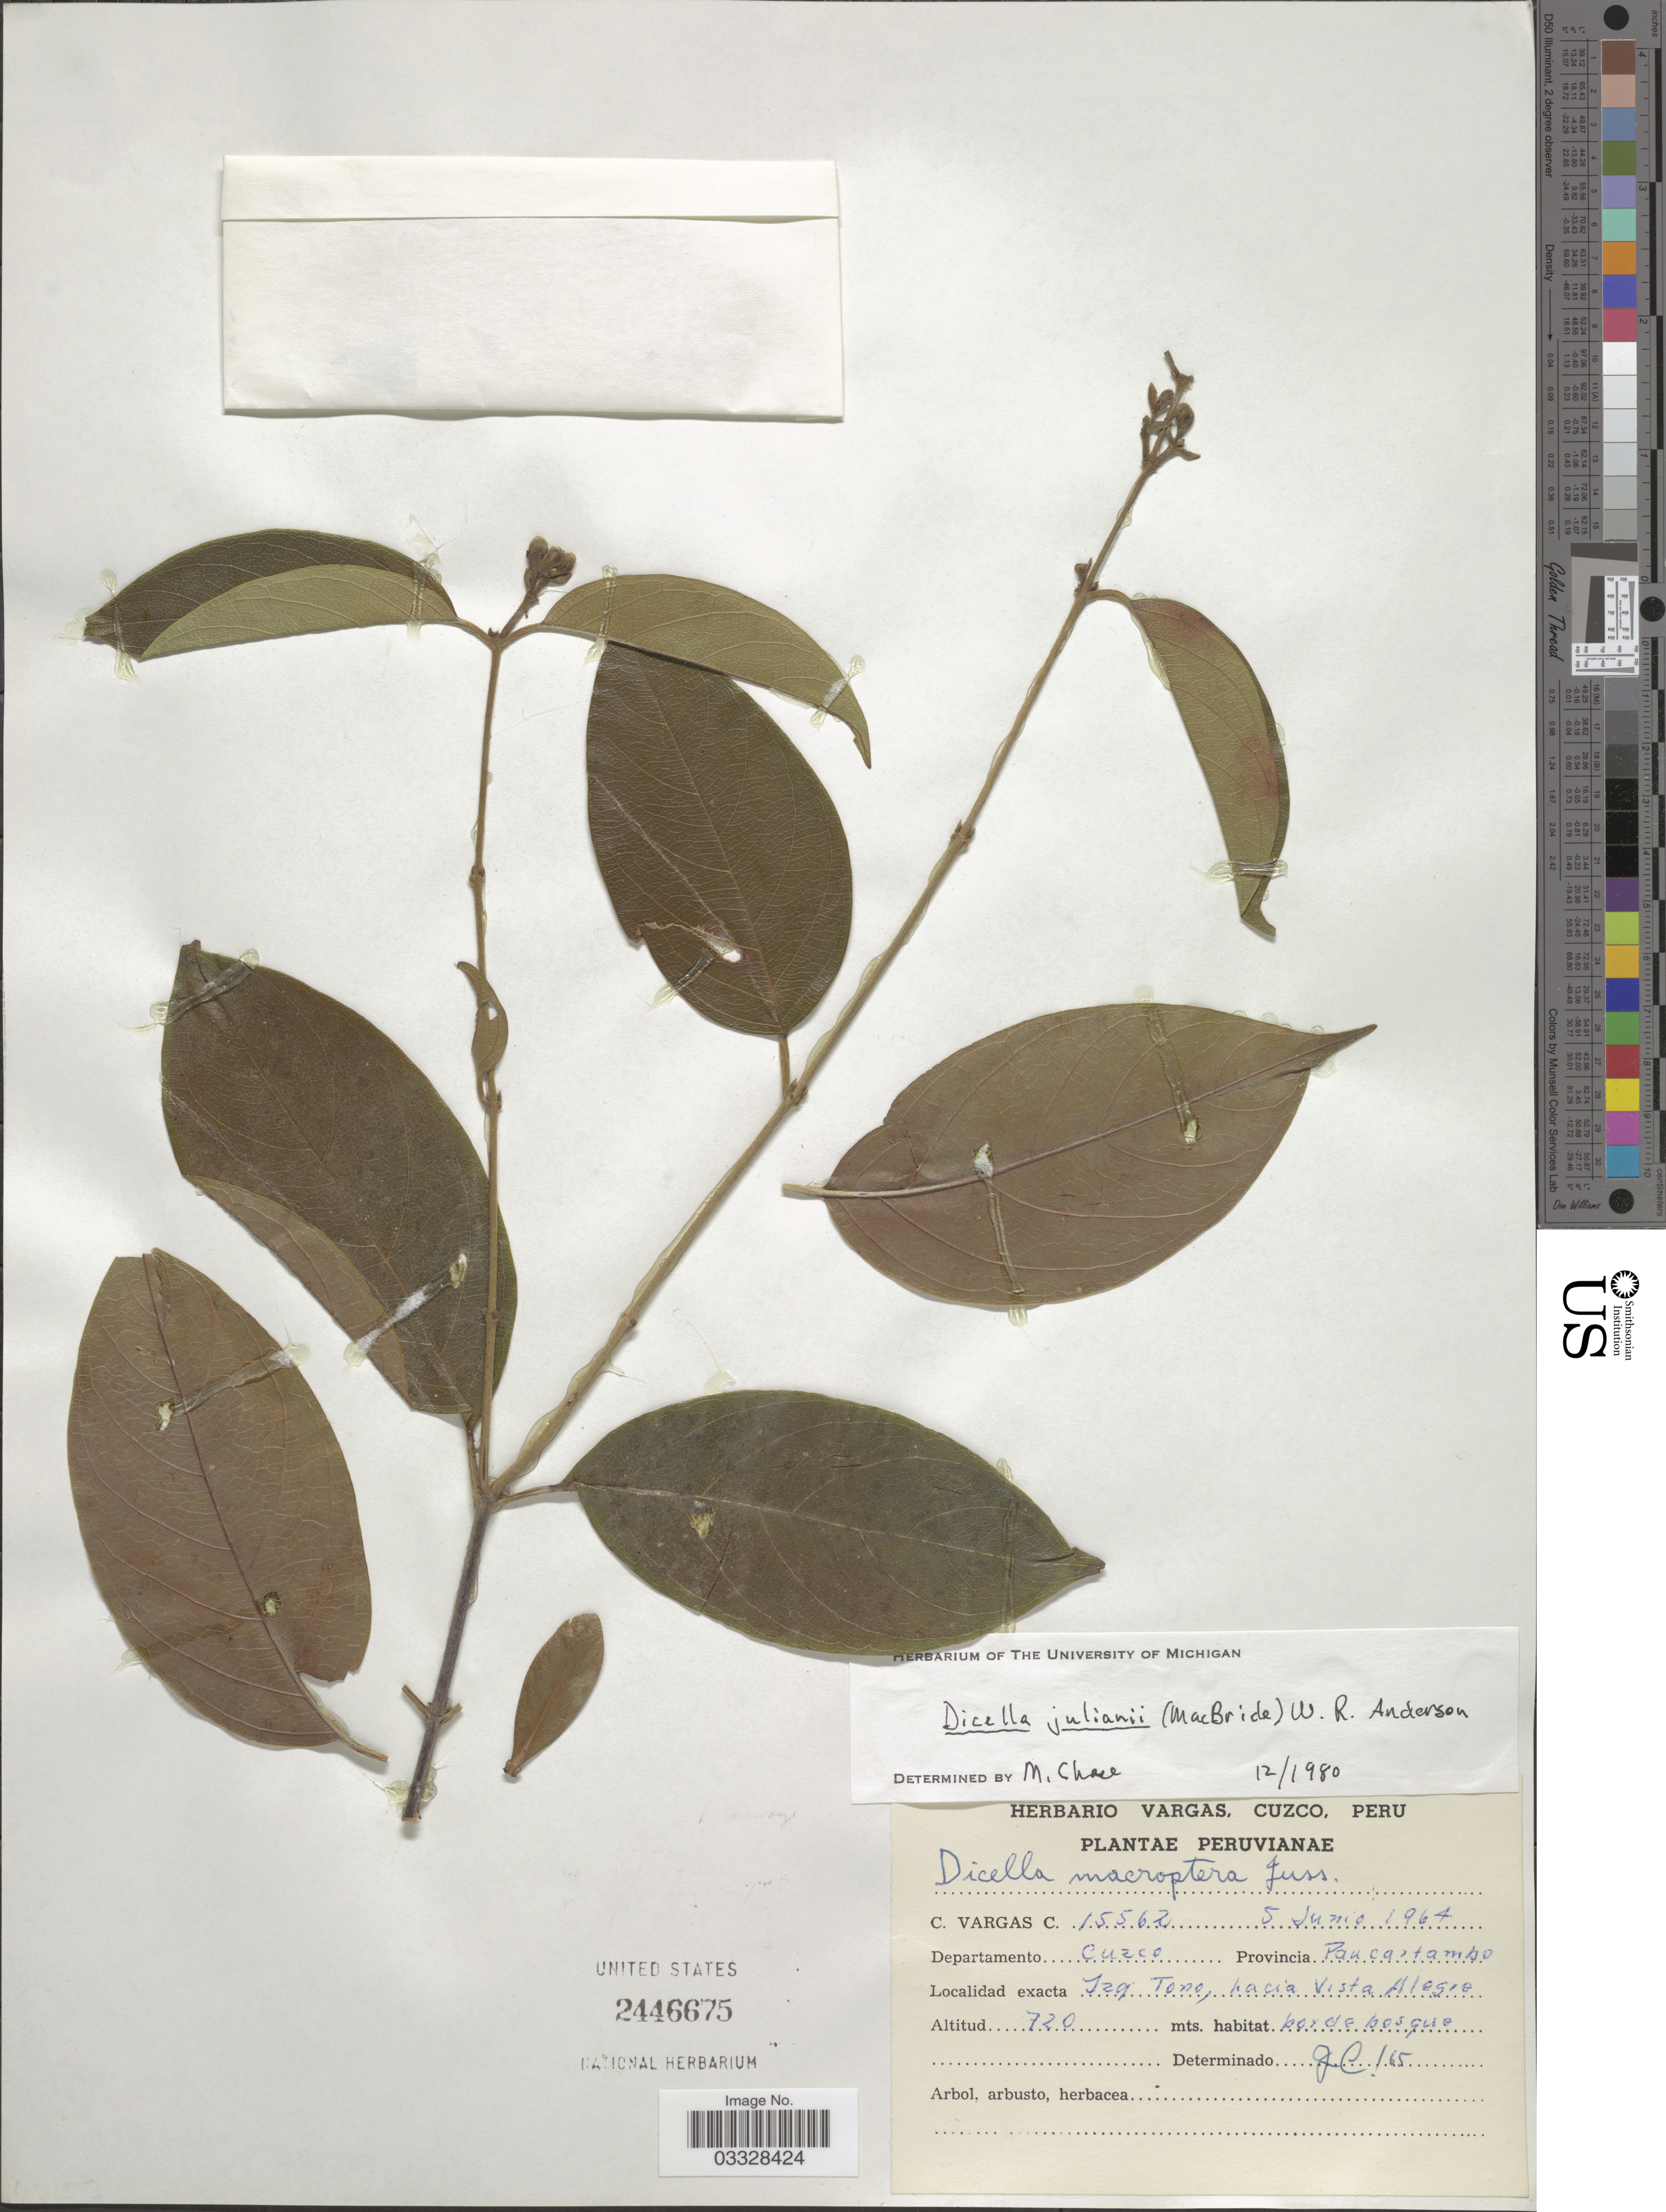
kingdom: Plantae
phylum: Tracheophyta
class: Magnoliopsida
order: Malpighiales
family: Malpighiaceae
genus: Dicella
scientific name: Dicella julianii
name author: (J.F. Macbr.) W.R. Anderson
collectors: C. Vargas Calderón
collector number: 15562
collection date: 1964-06-05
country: Peru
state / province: Cusco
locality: Departamento Cuzco. Provincia Paucartambo. Izq. Tono, hacia Vista Alegre.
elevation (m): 720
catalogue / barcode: US 2446675